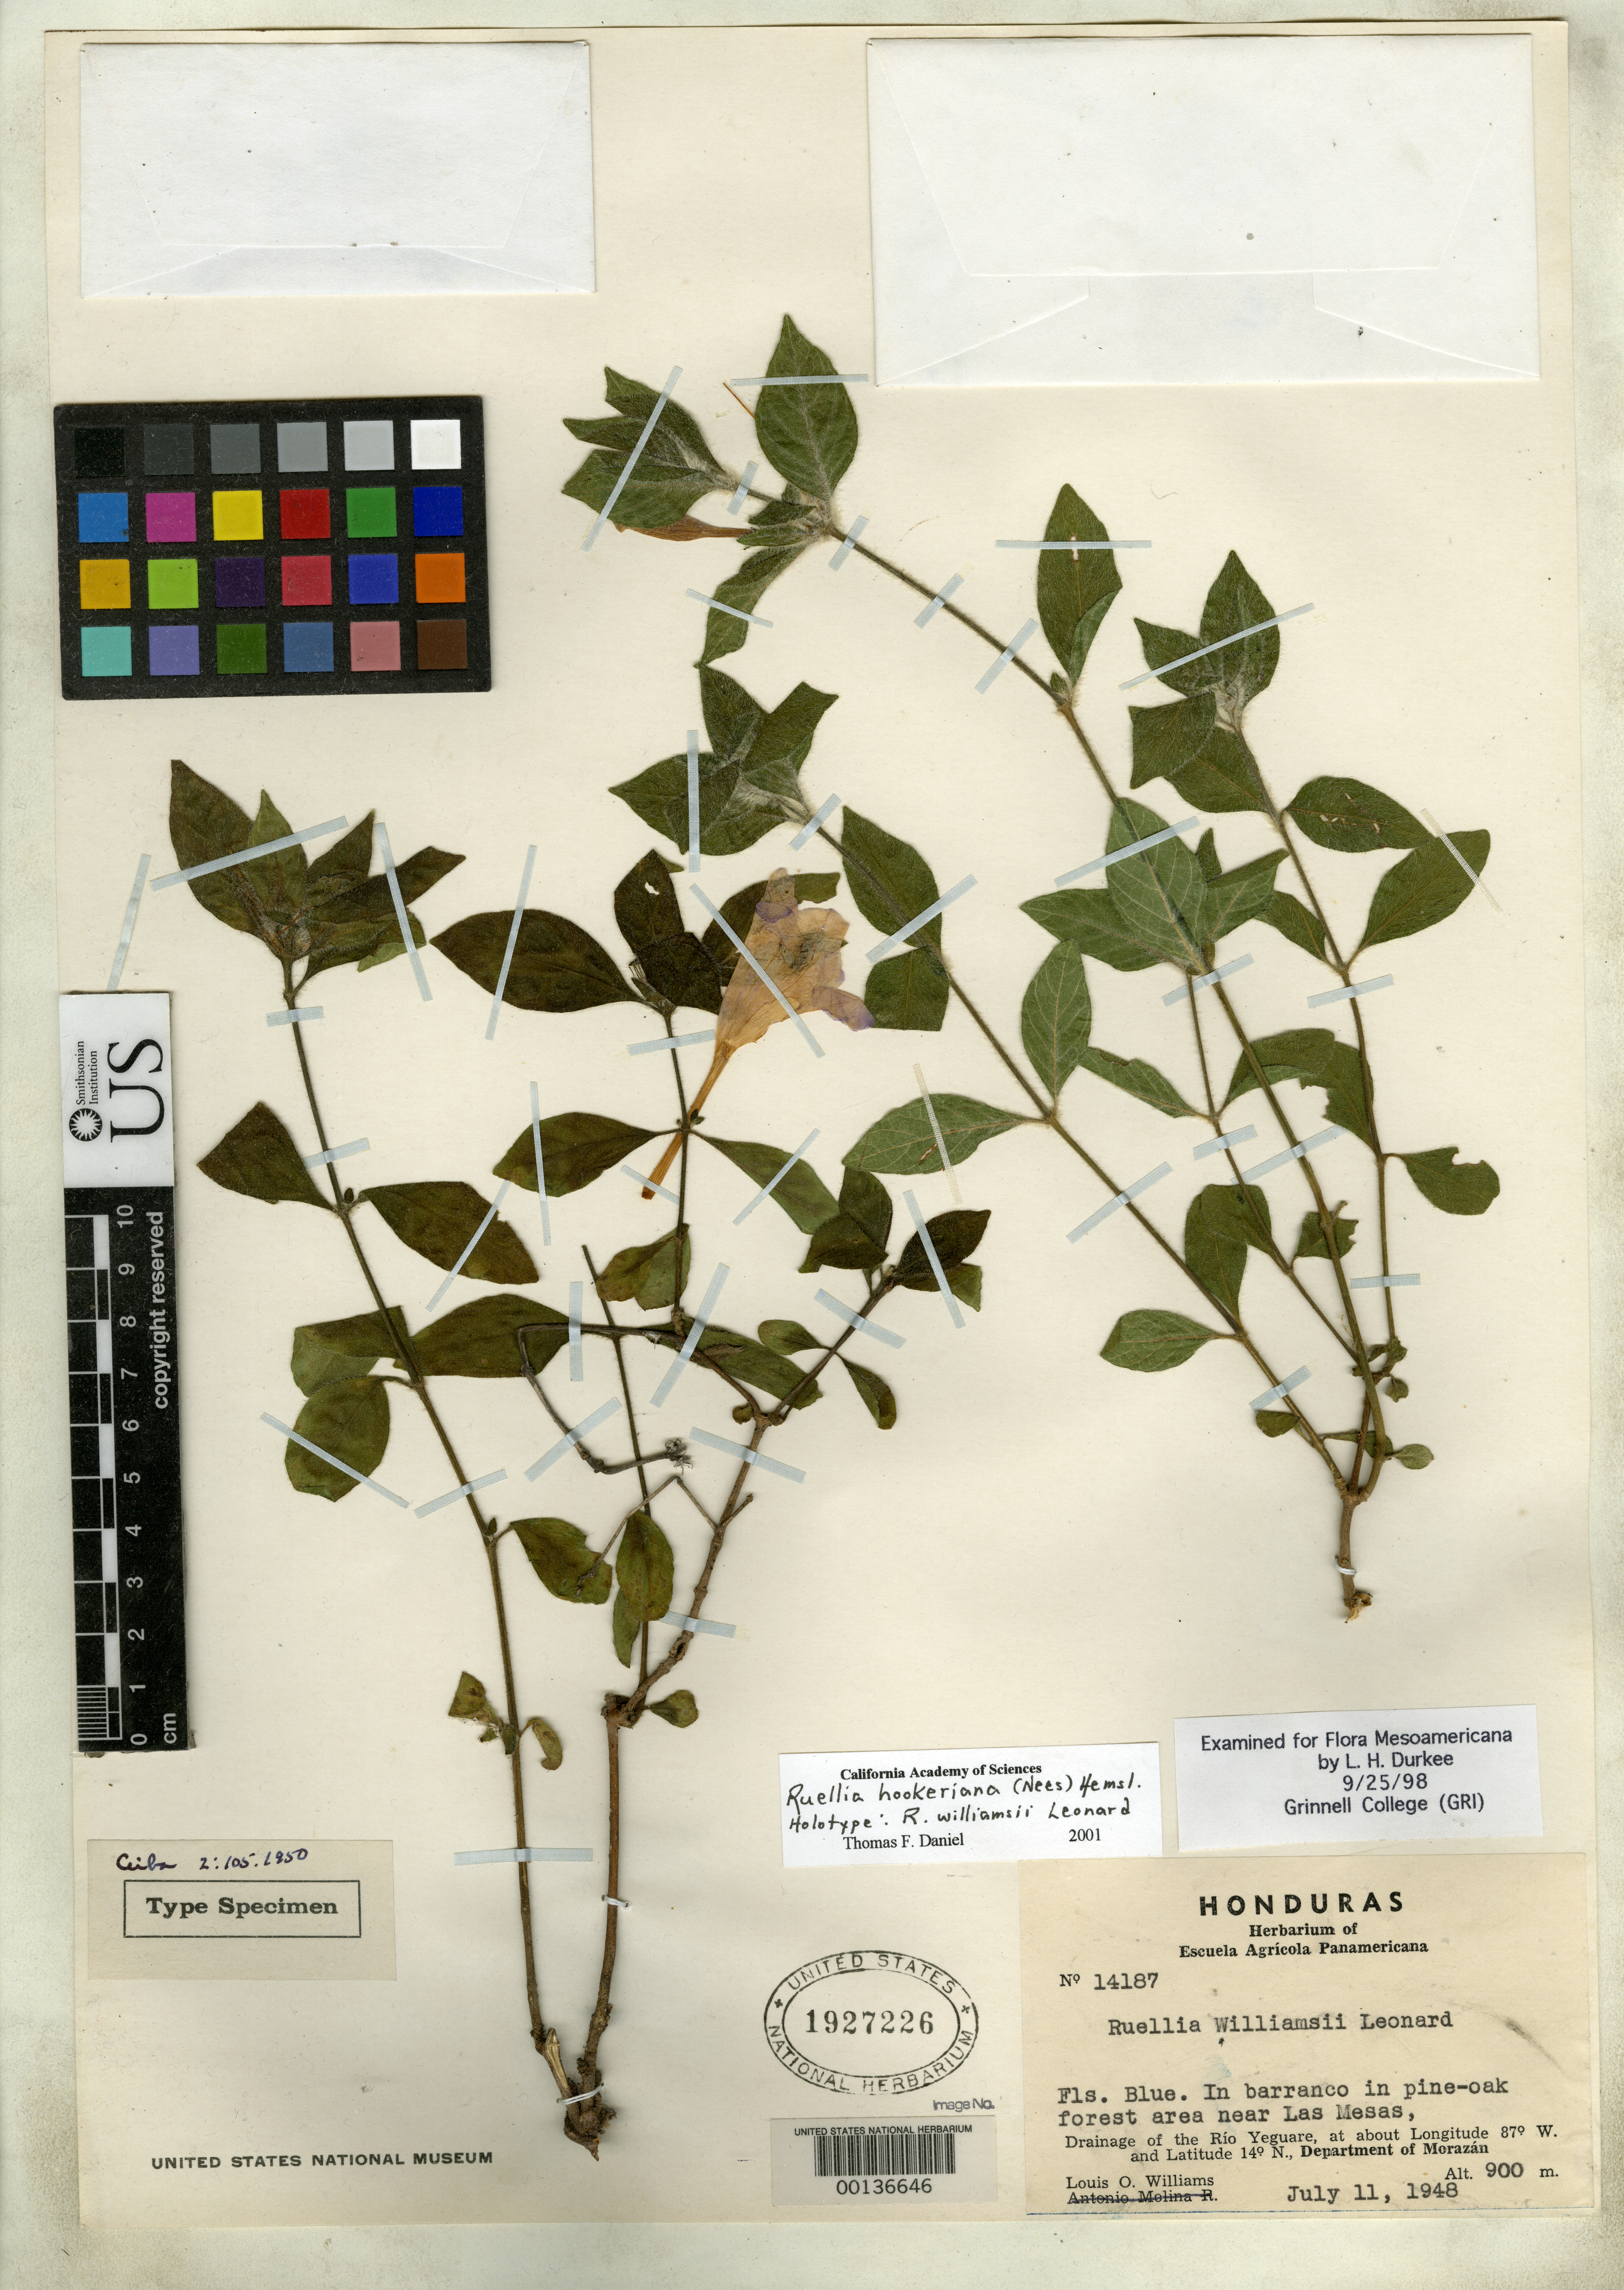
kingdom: Plantae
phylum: Tracheophyta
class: Magnoliopsida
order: Lamiales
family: Acanthaceae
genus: Ruellia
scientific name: Ruellia williamsii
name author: Leonard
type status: Holotype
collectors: L. O. Williams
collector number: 14187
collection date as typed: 11 Jul 1948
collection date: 1948-07-11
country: Honduras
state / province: Fco. Morazán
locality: Drainage of río Yeguare, near Las Mesas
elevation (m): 900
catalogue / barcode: US 1927226